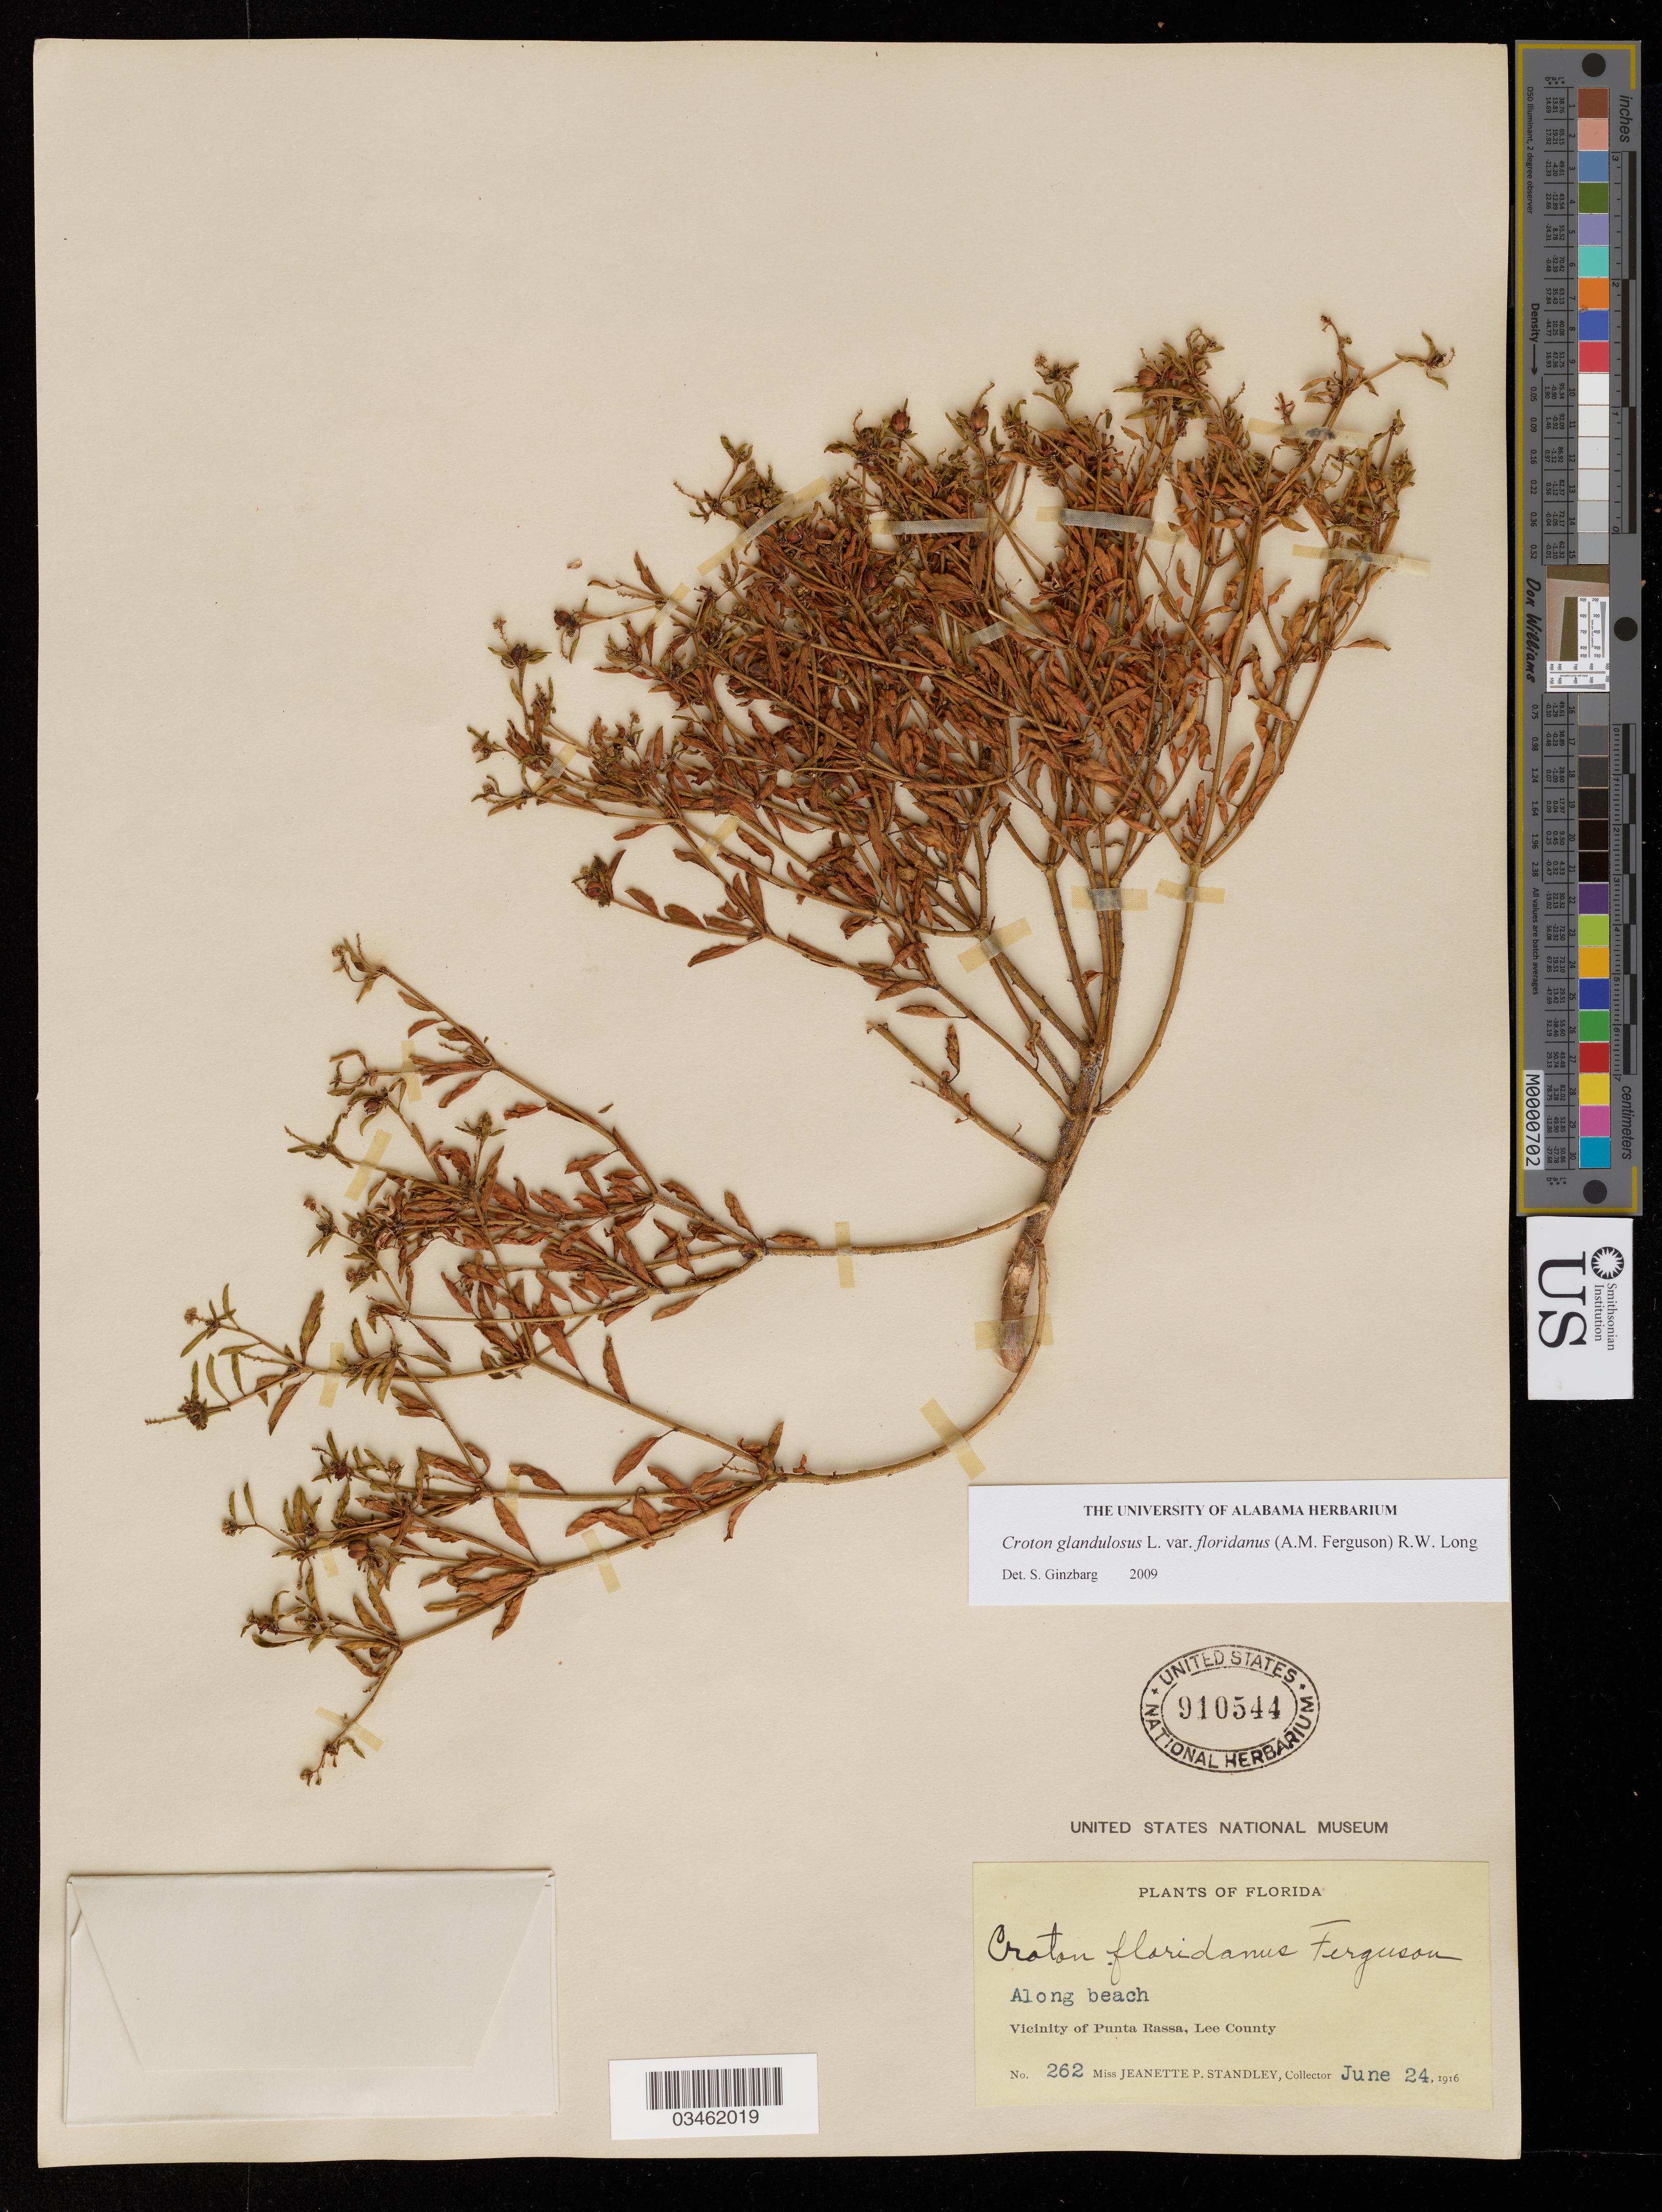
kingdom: Plantae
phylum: Tracheophyta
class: Magnoliopsida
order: Malpighiales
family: Euphorbiaceae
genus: Croton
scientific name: Croton glandulosus var. floridanus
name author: (A.M. Ferguson) R.W. Long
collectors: J. P. Standley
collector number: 262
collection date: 1916-06-24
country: United States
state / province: Florida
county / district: Lee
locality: Along beach. Vicinity of Punta Rassa, Lee County.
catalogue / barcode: US 910544